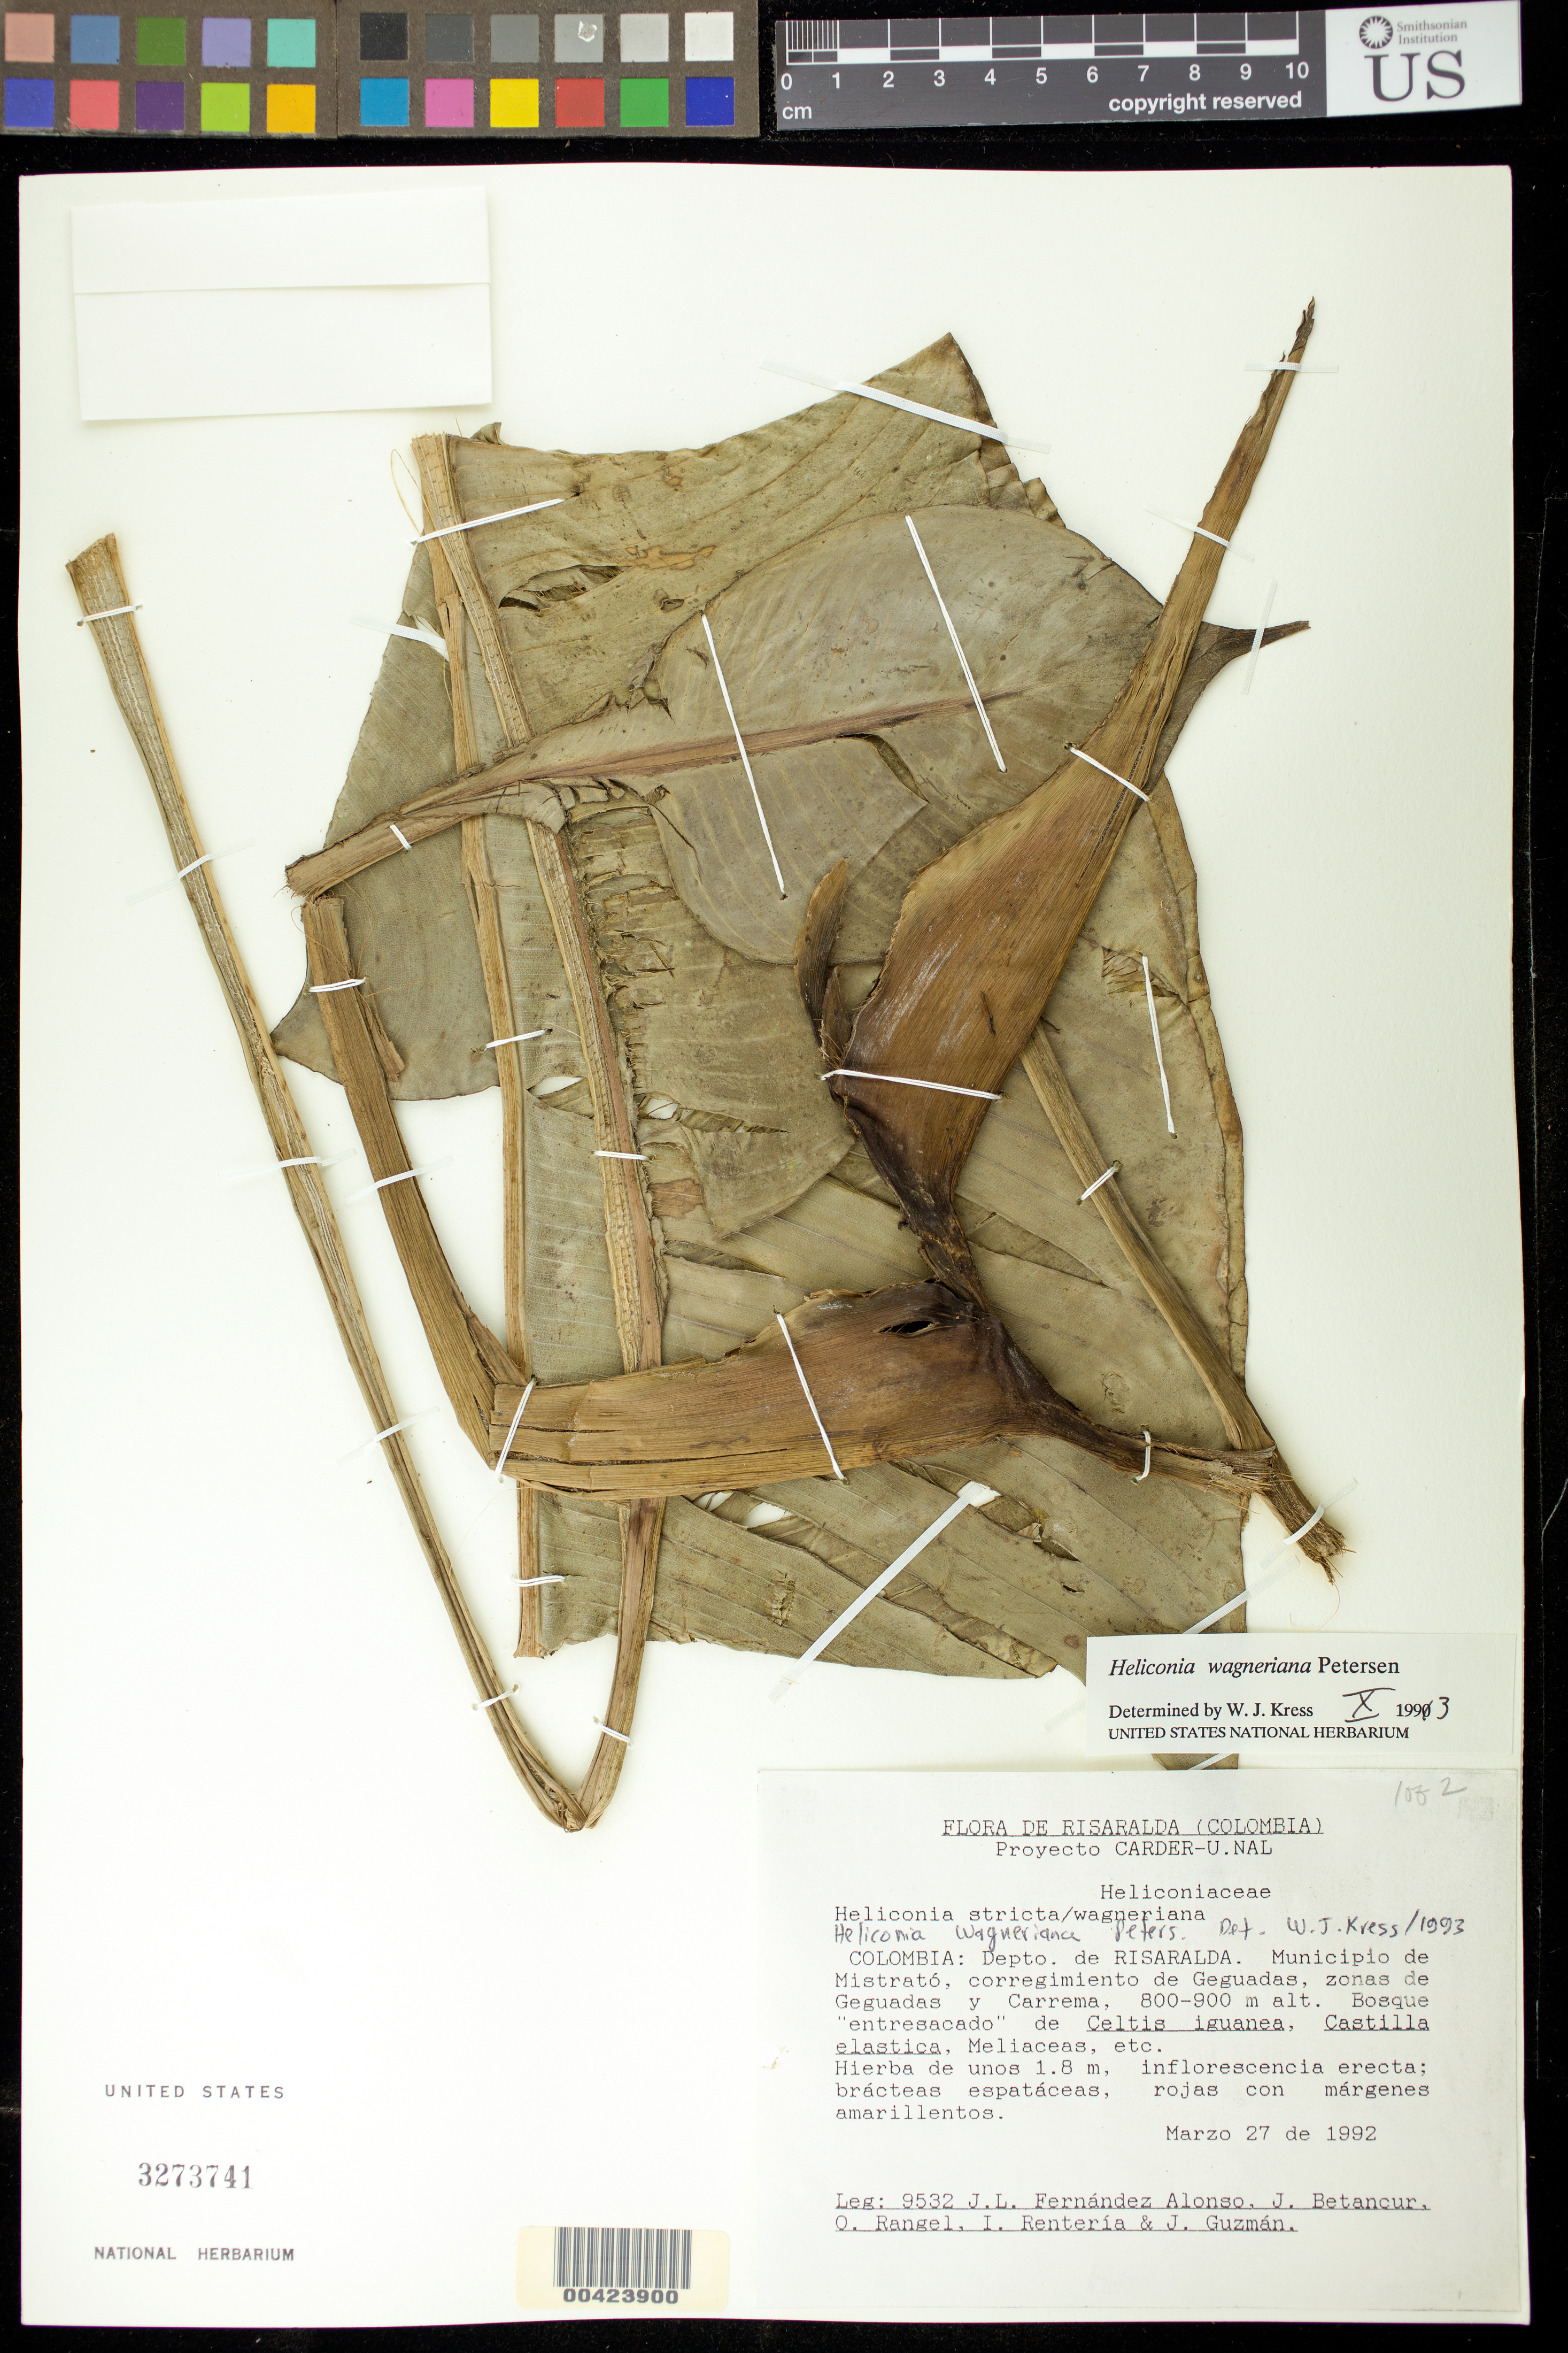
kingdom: Plantae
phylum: Tracheophyta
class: Liliopsida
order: Zingiberales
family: Heliconiaceae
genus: Heliconia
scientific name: Heliconia wagneriana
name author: Petersen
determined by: Kress, W. J., (US), Smithsonian Institution - National Museum of Natural History (UNITED STATES)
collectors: J. L. Fernández-Alonso, J. C. Betancur, J. O. Rangel Ch., I. Renteria & J. Guzman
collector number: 9532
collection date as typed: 27 Mar 1992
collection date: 1992-03-27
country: Colombia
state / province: Risaralda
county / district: Mistrató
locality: Corregimiento de Geguadas; zonas de Geguadas y Carrema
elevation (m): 800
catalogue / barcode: US 3273741